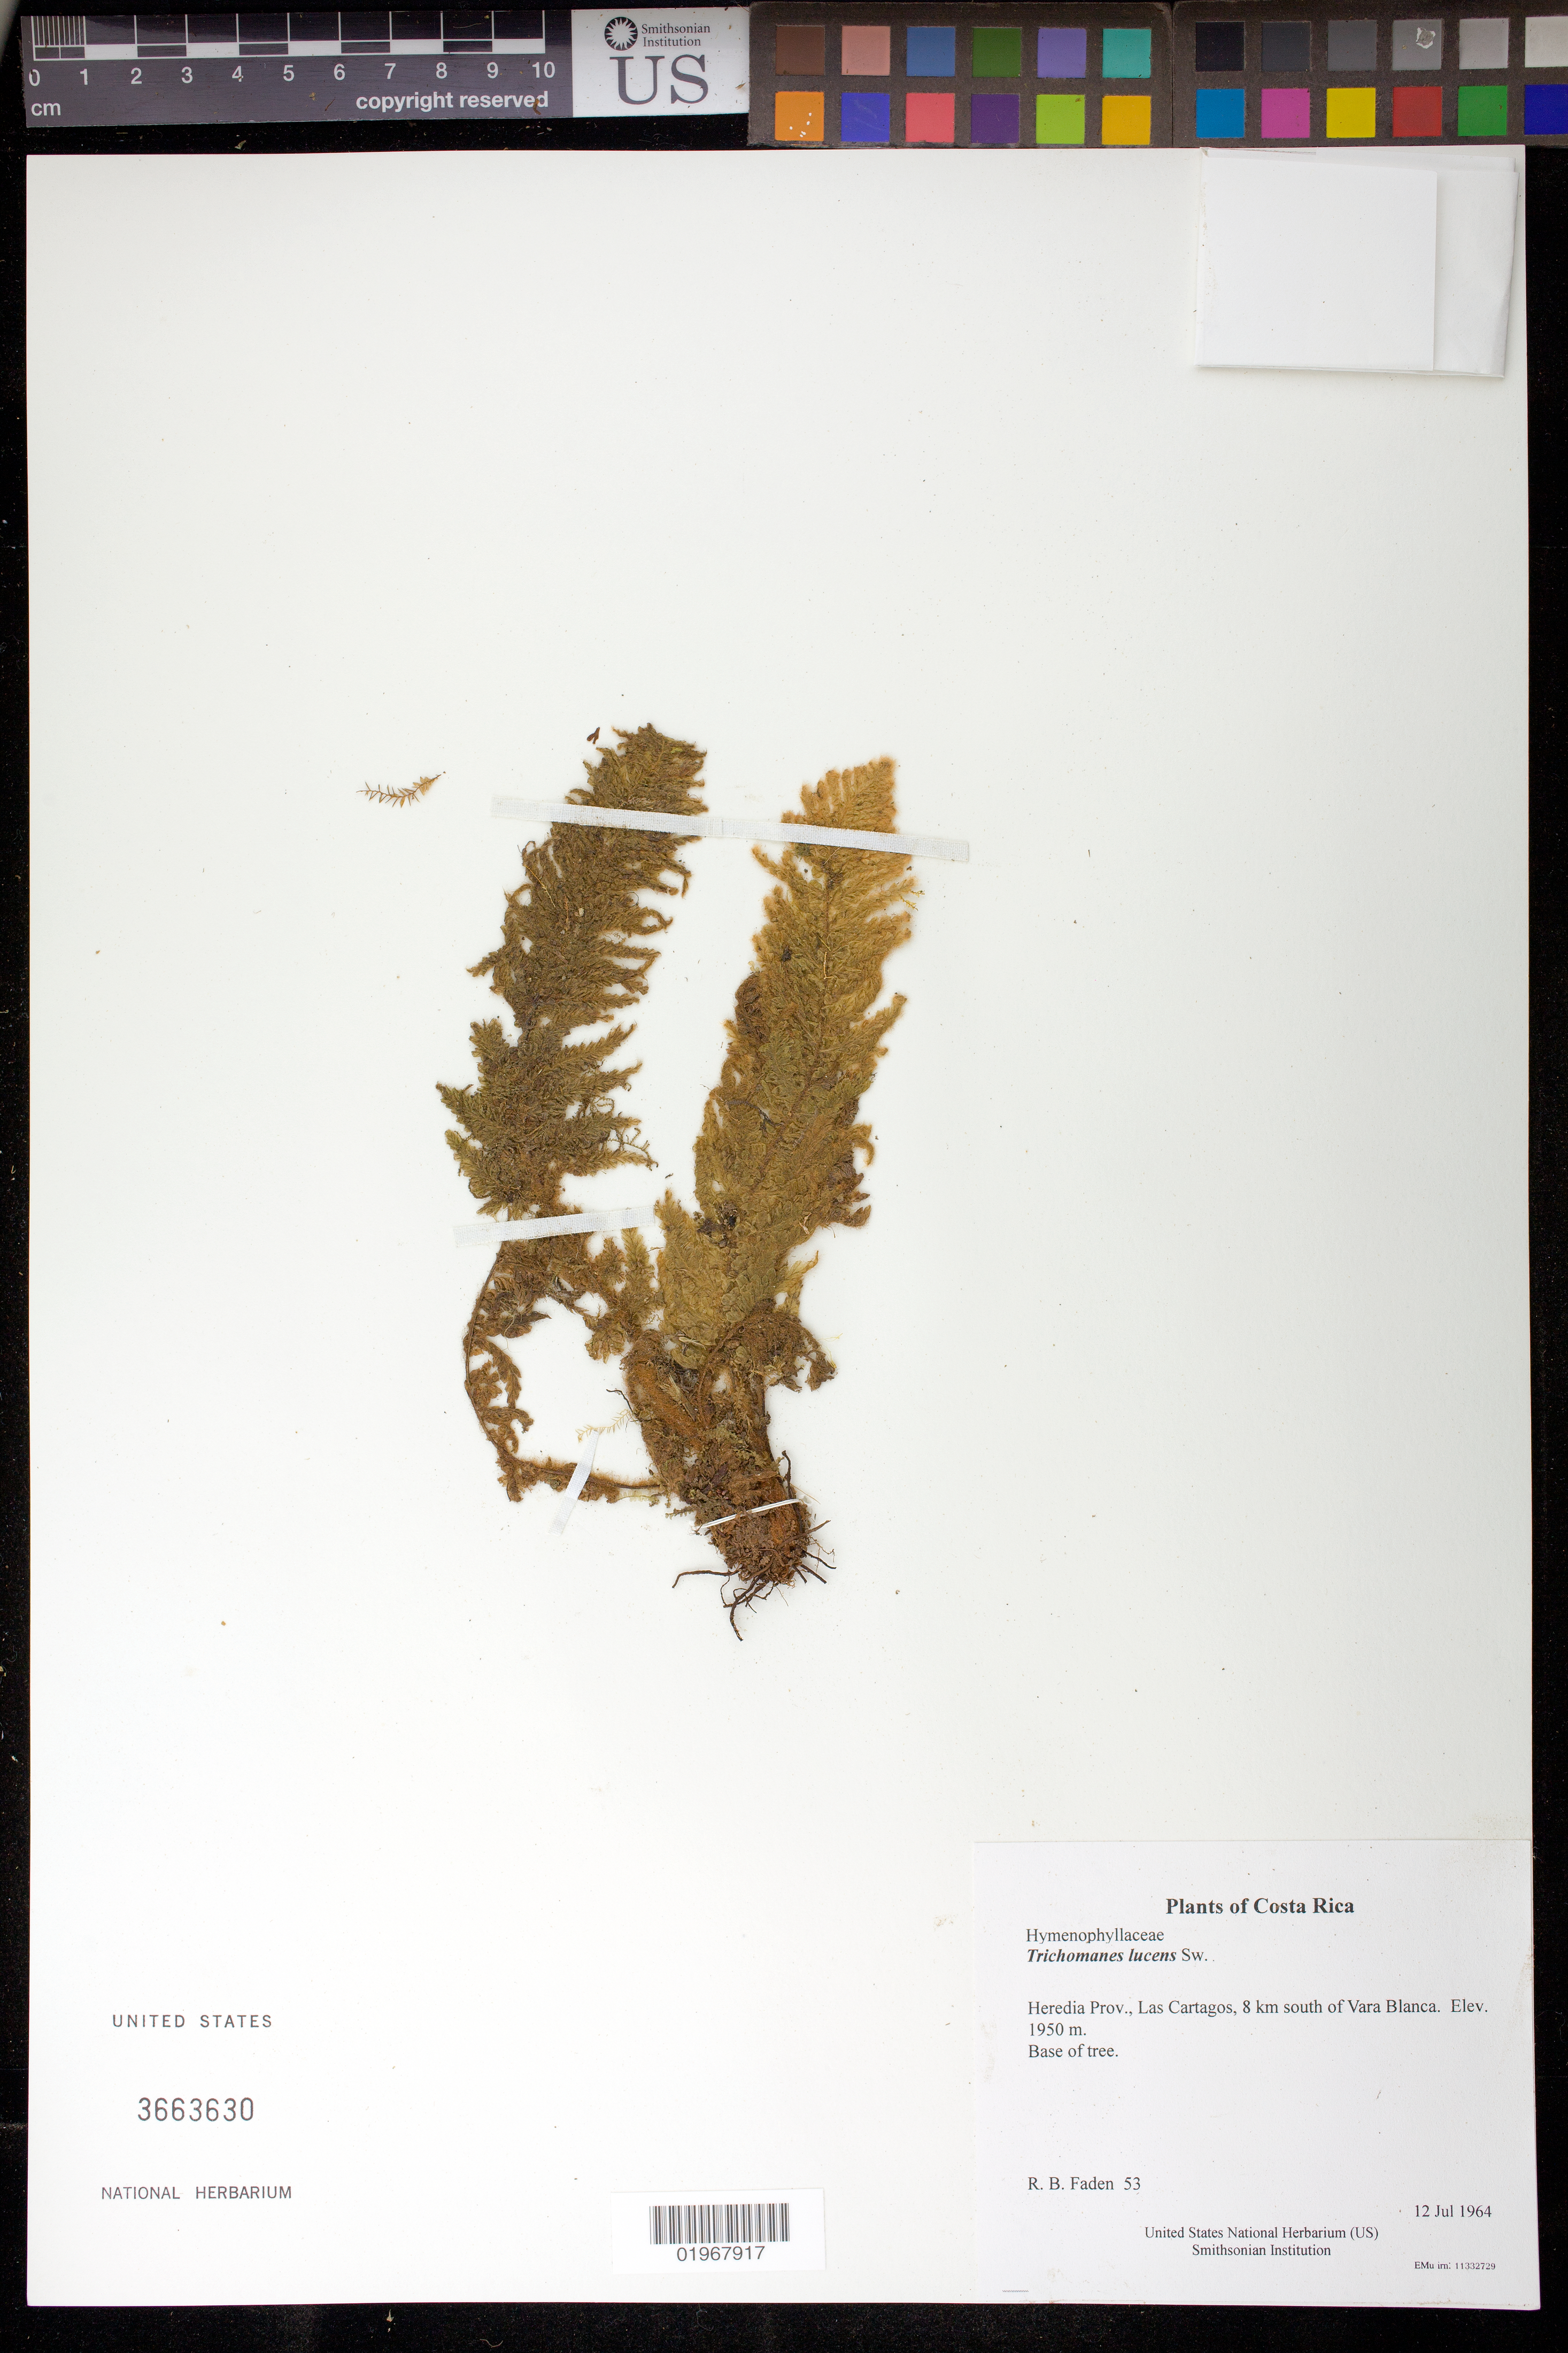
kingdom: Plantae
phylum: Tracheophyta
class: Polypodiopsida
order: Hymenophyllales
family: Hymenophyllaceae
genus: Trichomanes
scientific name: Trichomanes lucens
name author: Sw.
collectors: R. B. Faden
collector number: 53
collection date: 1964-07-12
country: Costa Rica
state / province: Heredia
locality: Las Cartagos, 8 km south of Vara Blanca.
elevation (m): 1950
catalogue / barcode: US 3663630